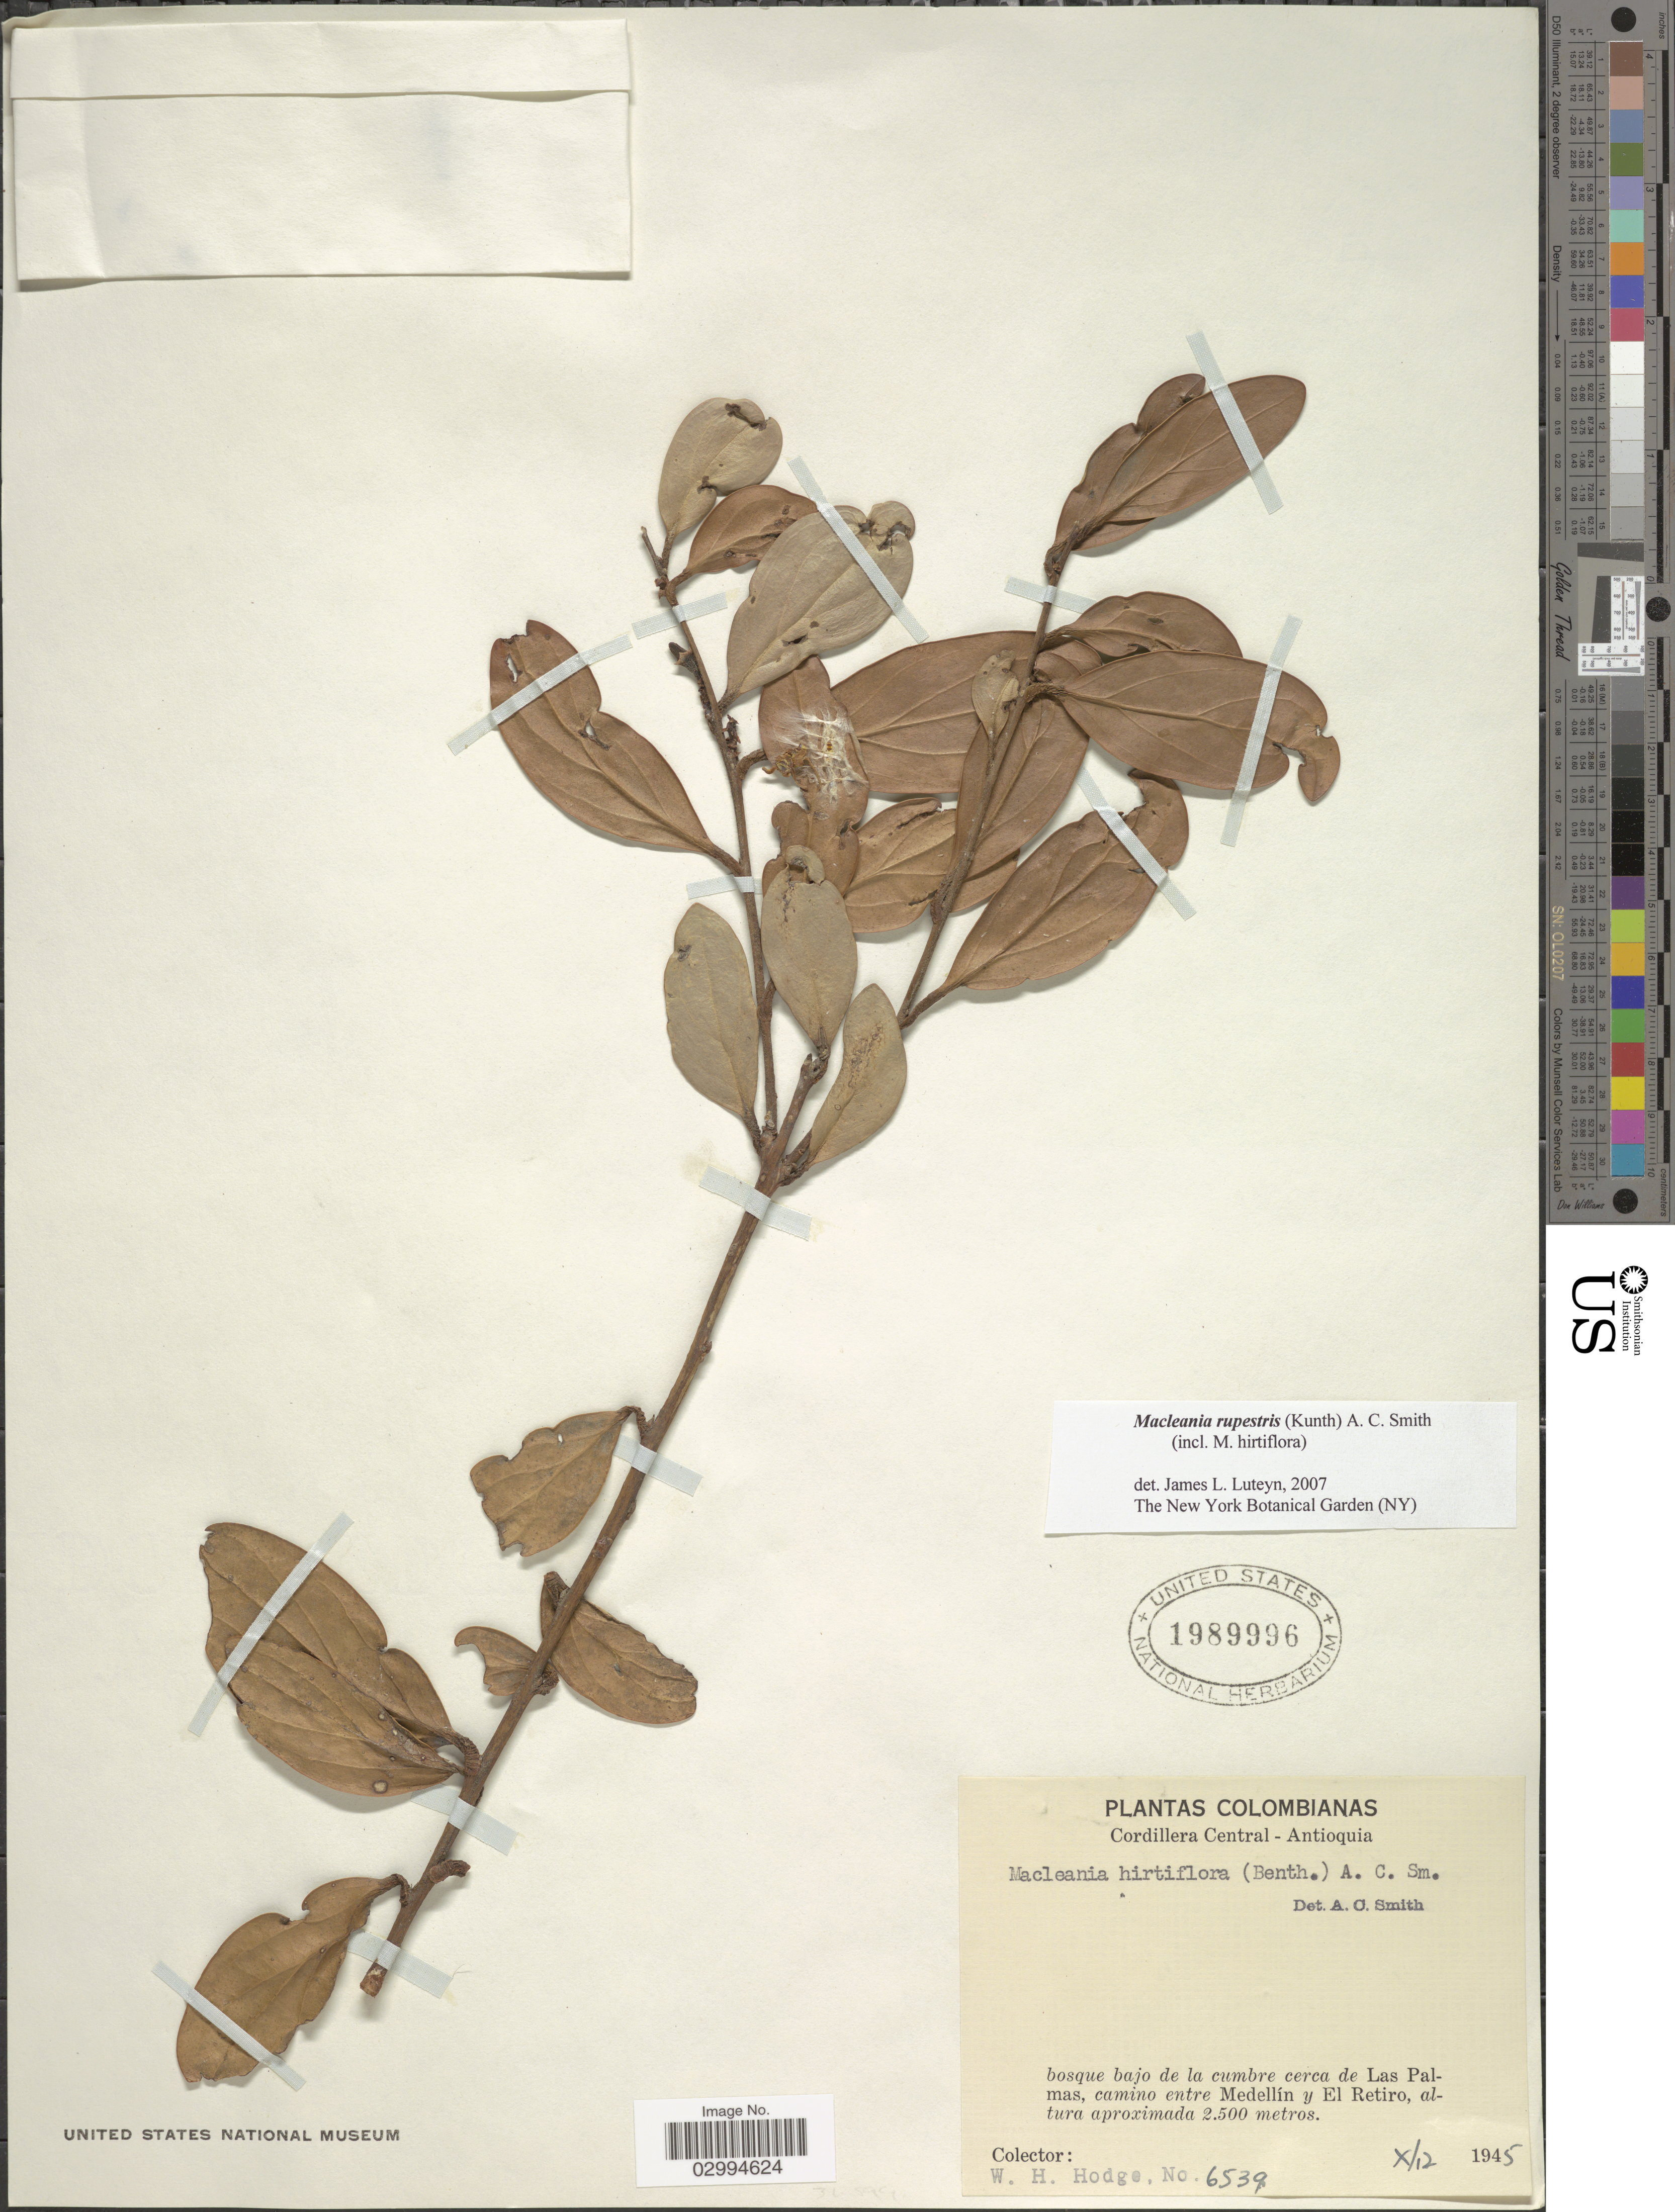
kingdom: Plantae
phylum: Tracheophyta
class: Magnoliopsida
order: Ericales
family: Ericaceae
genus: Macleania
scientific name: Macleania rupestris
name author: (Kunth) A.C. Sm.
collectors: W. Hodge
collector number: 6539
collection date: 1945-10-12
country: Colombia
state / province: Antioquia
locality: Cordillera Central. Cerca de Las Palmas, camino entre Medellín y el Retiro.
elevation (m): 2500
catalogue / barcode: US 1989996